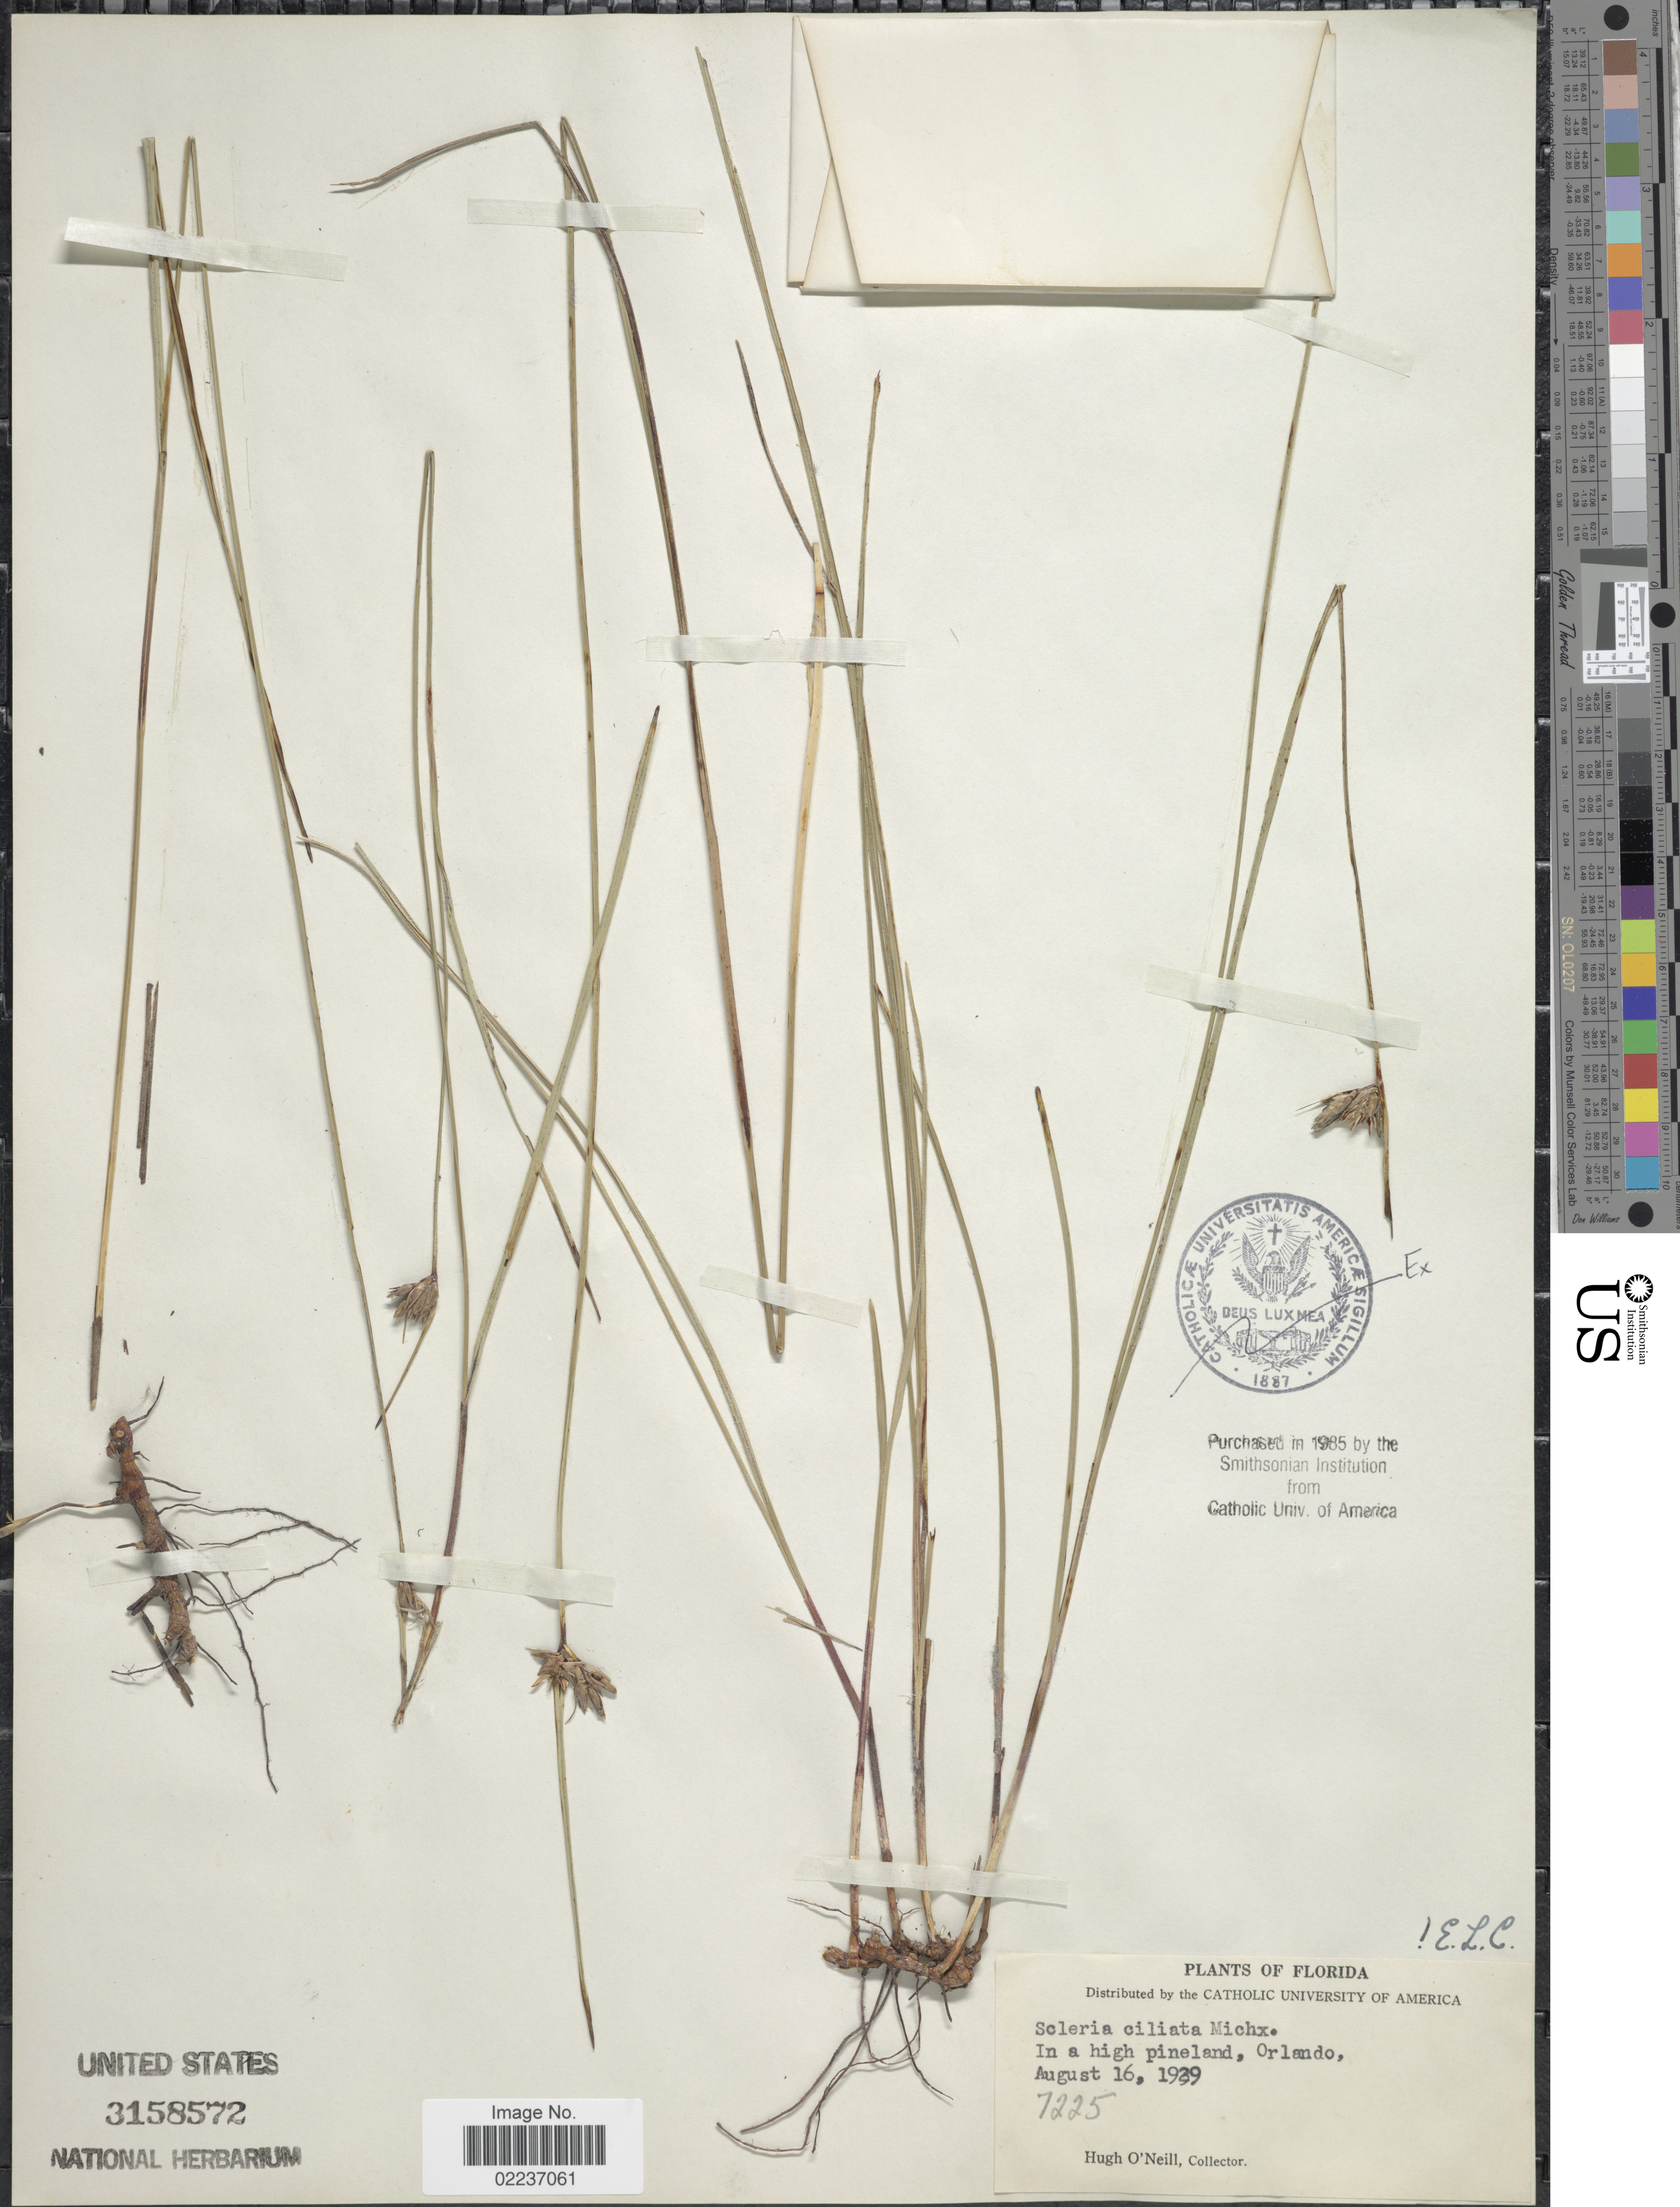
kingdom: Plantae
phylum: Tracheophyta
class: Liliopsida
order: Poales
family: Cyperaceae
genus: Scleria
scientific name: Scleria ciliata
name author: Michx.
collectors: H. O'Neill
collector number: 7225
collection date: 1929-08-16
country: United States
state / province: Florida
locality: Orlando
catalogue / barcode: US 3158572